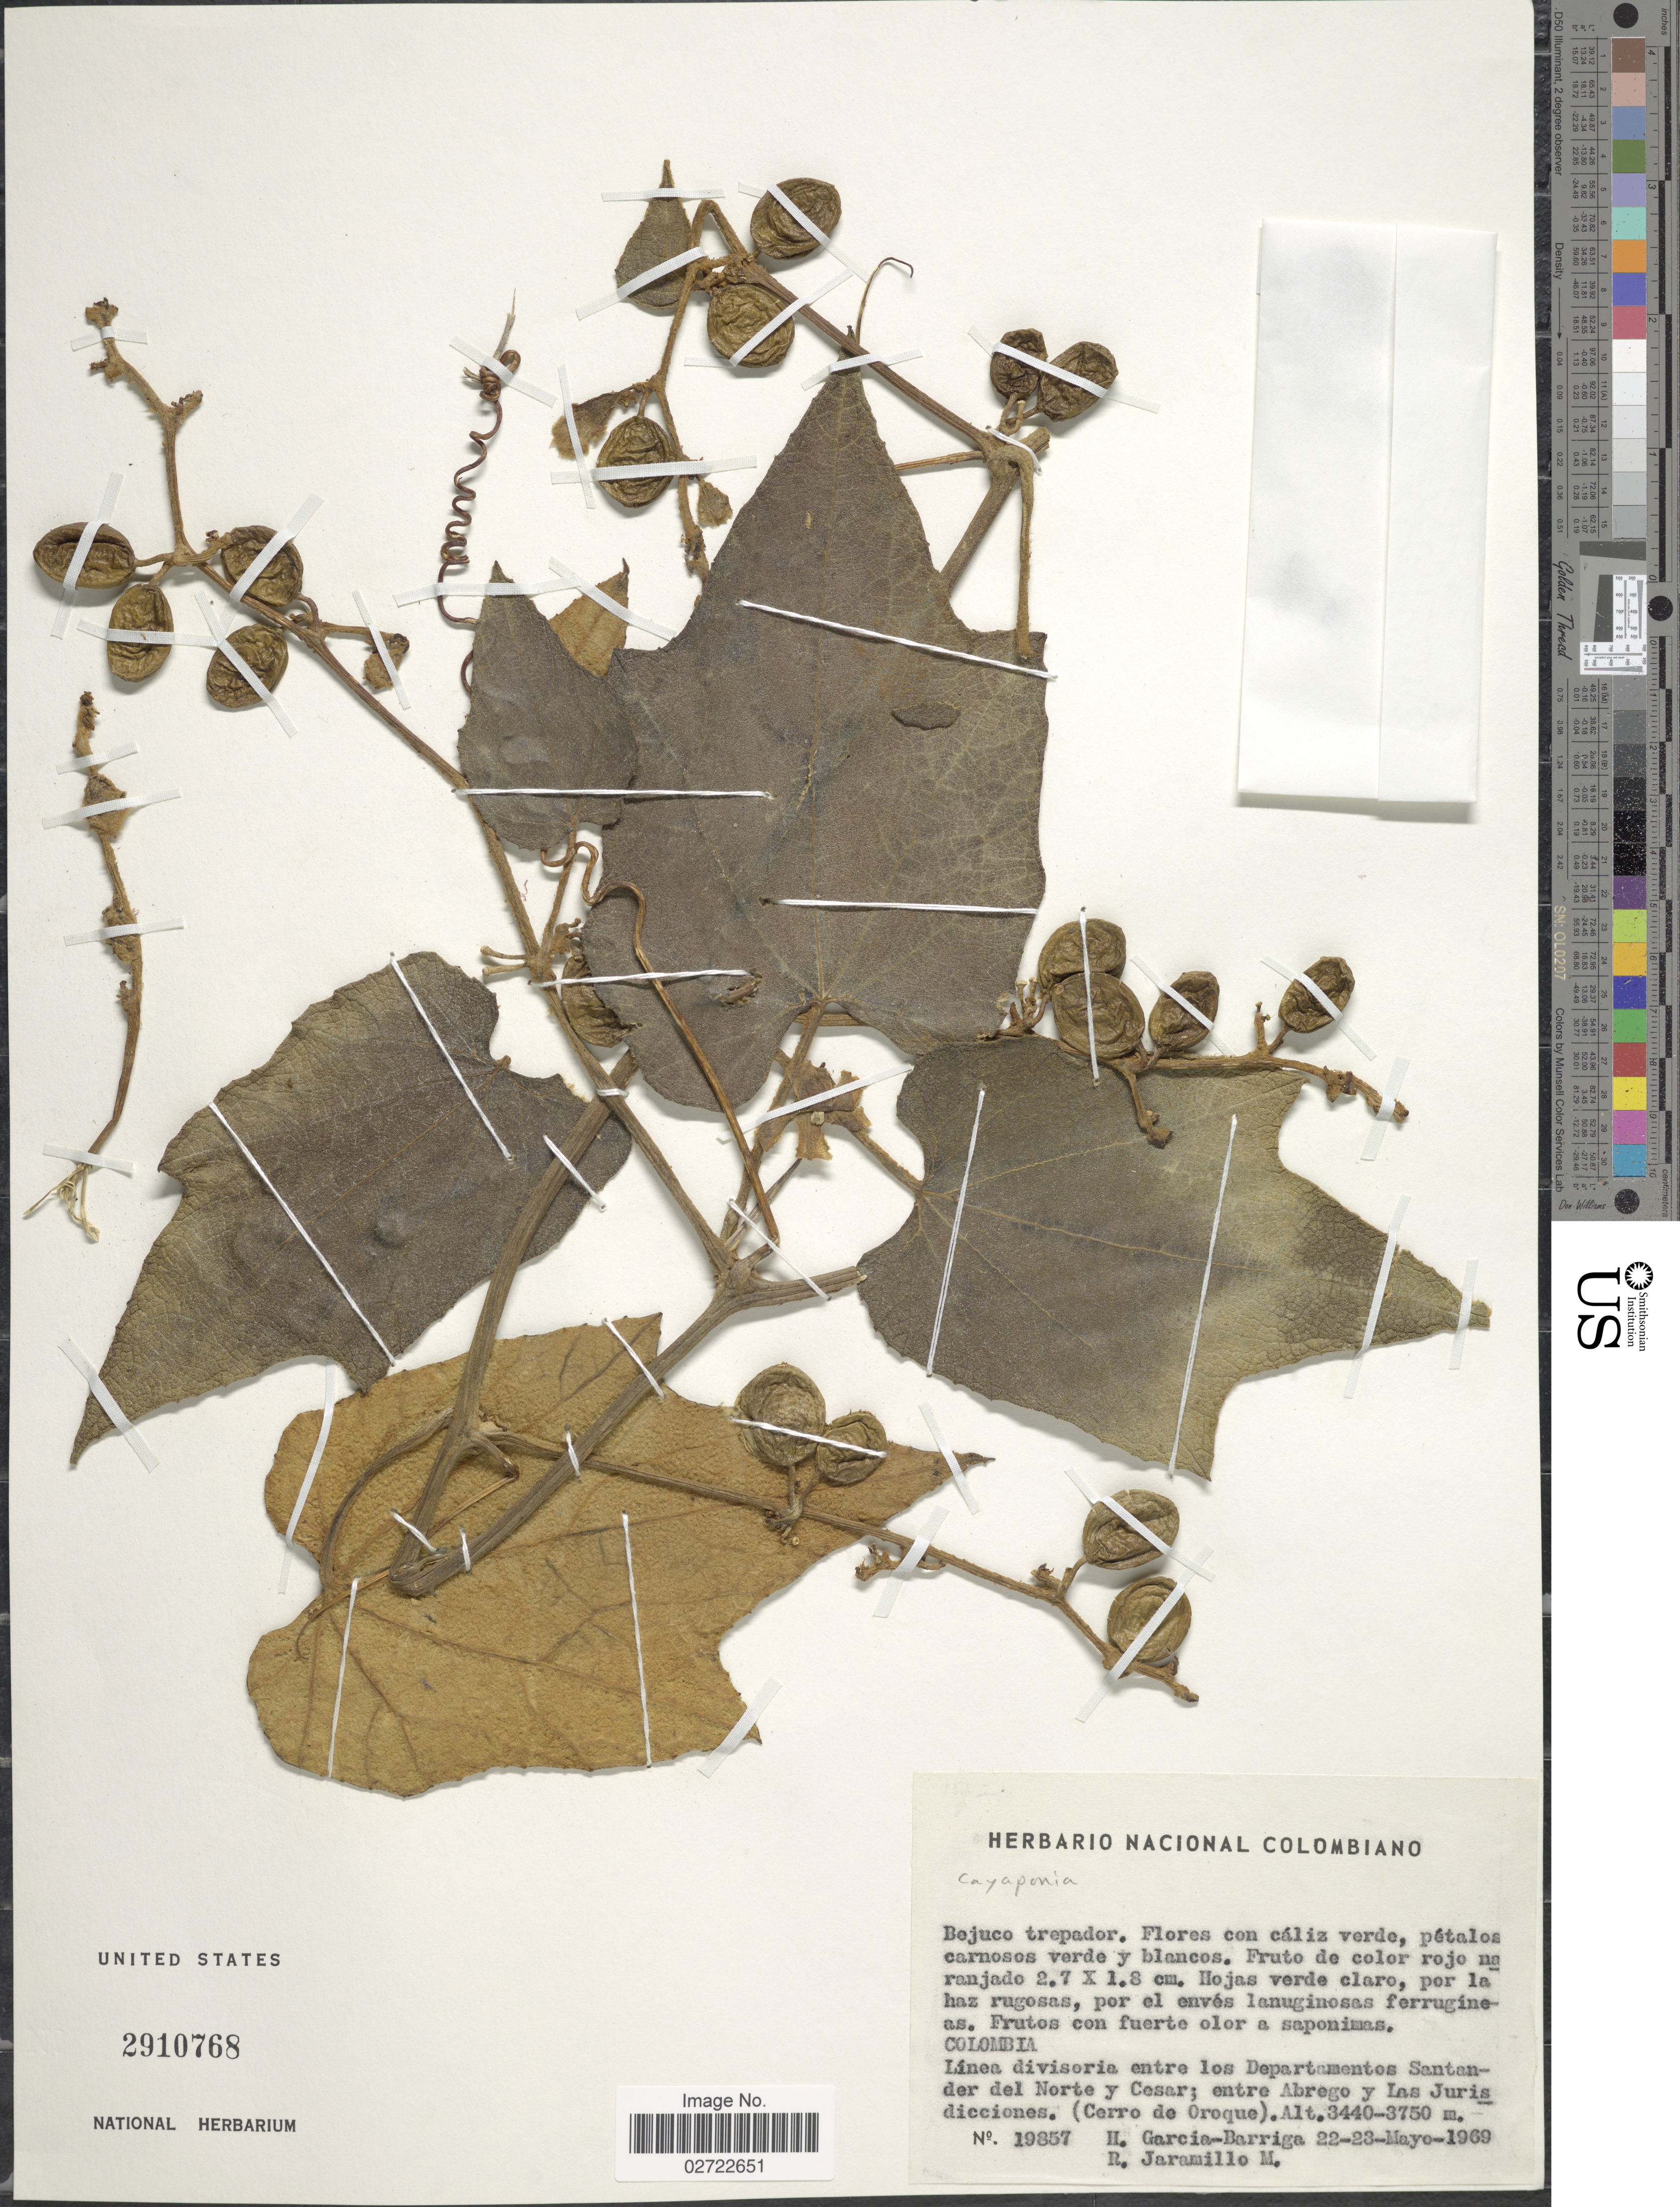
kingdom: Plantae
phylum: Tracheophyta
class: Magnoliopsida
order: Cucurbitales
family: Cucurbitaceae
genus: Cayaponia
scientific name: Cayaponia simplicifolia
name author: (Naudin) Cogn.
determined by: Nee, Michael H.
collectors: H. García Barriga & R. Jaramillo M.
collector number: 19857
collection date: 1969-05-22/1969-05-23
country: Colombia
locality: Linea diviseria entre los Departamentos Santander del Norte y Cesar; entre Abrego y Las Jurisdicciones. (Cerro de Oroque)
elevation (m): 3440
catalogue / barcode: US 2910768